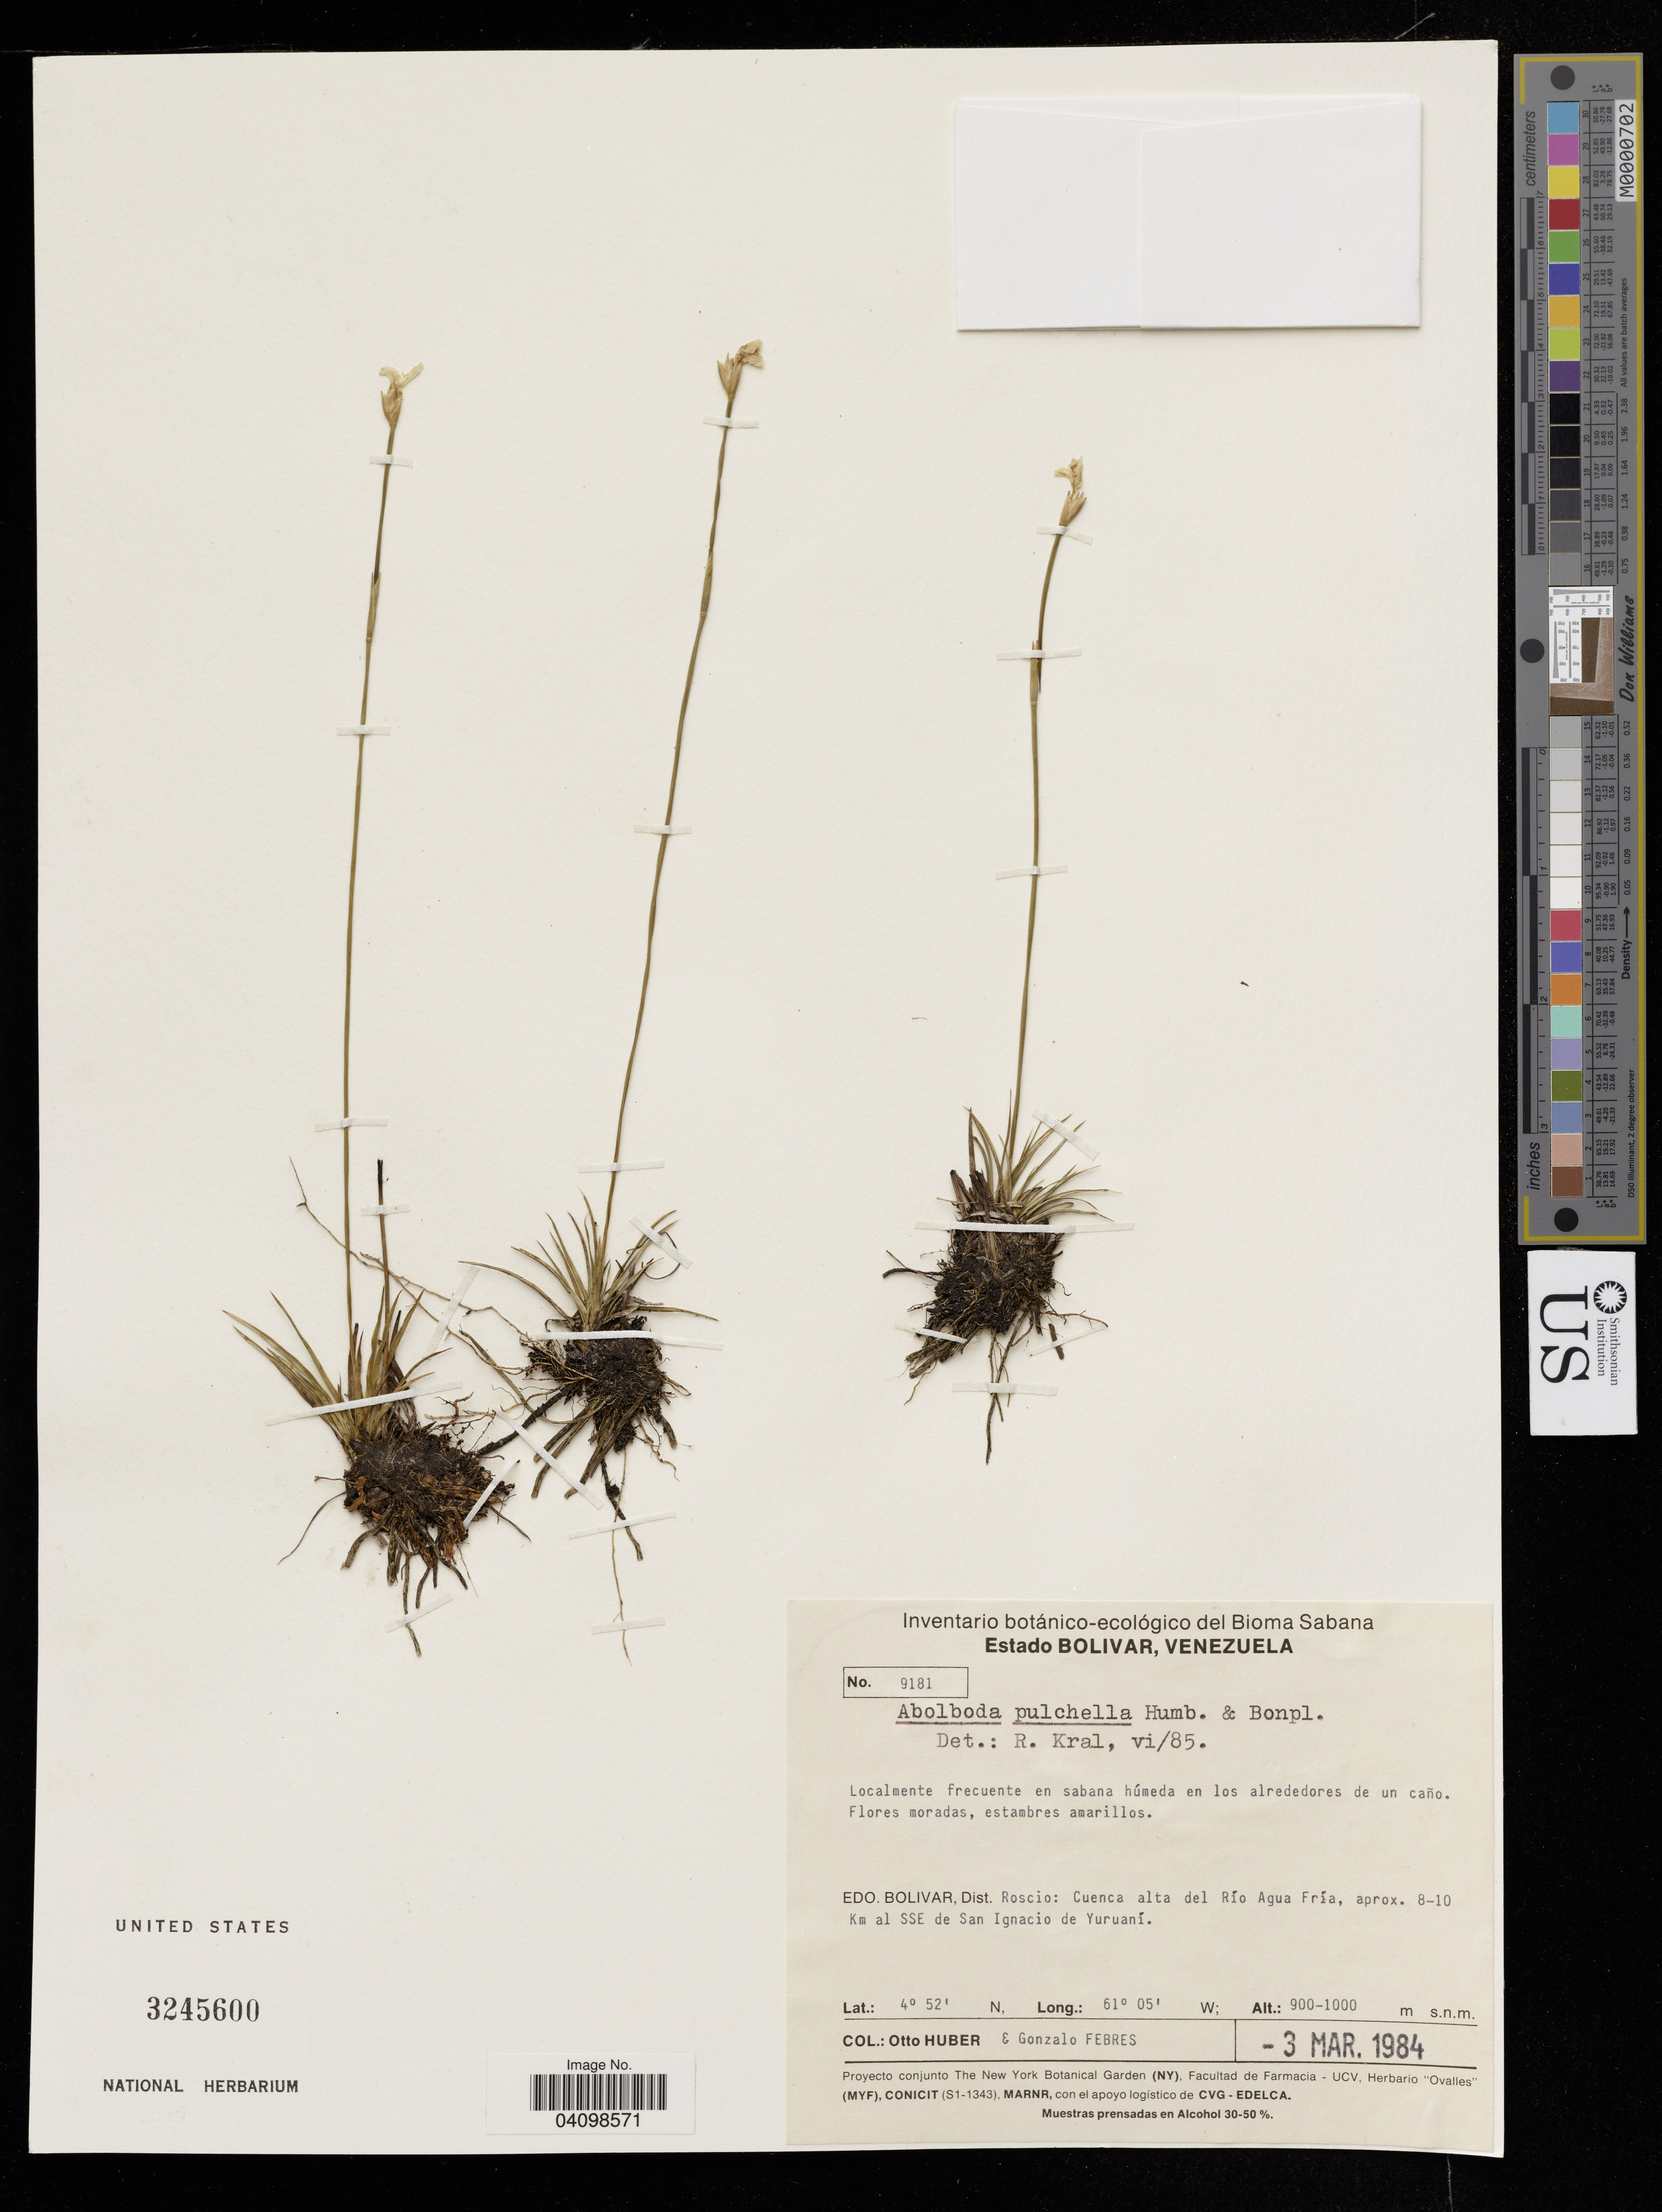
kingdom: Plantae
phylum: Tracheophyta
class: Liliopsida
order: Poales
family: Xyridaceae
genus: Abolboda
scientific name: Abolboda pulchella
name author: Bonpl.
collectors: O. Huber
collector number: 9181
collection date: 1984-03-03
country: Venezuela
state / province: Bolivar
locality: Dist. Roscio: Cuenca alta del Río Agua Fría, aprox. 8-10 Km al SSE de San Ignacio de Yuruaní.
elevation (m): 900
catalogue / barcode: US 3245600